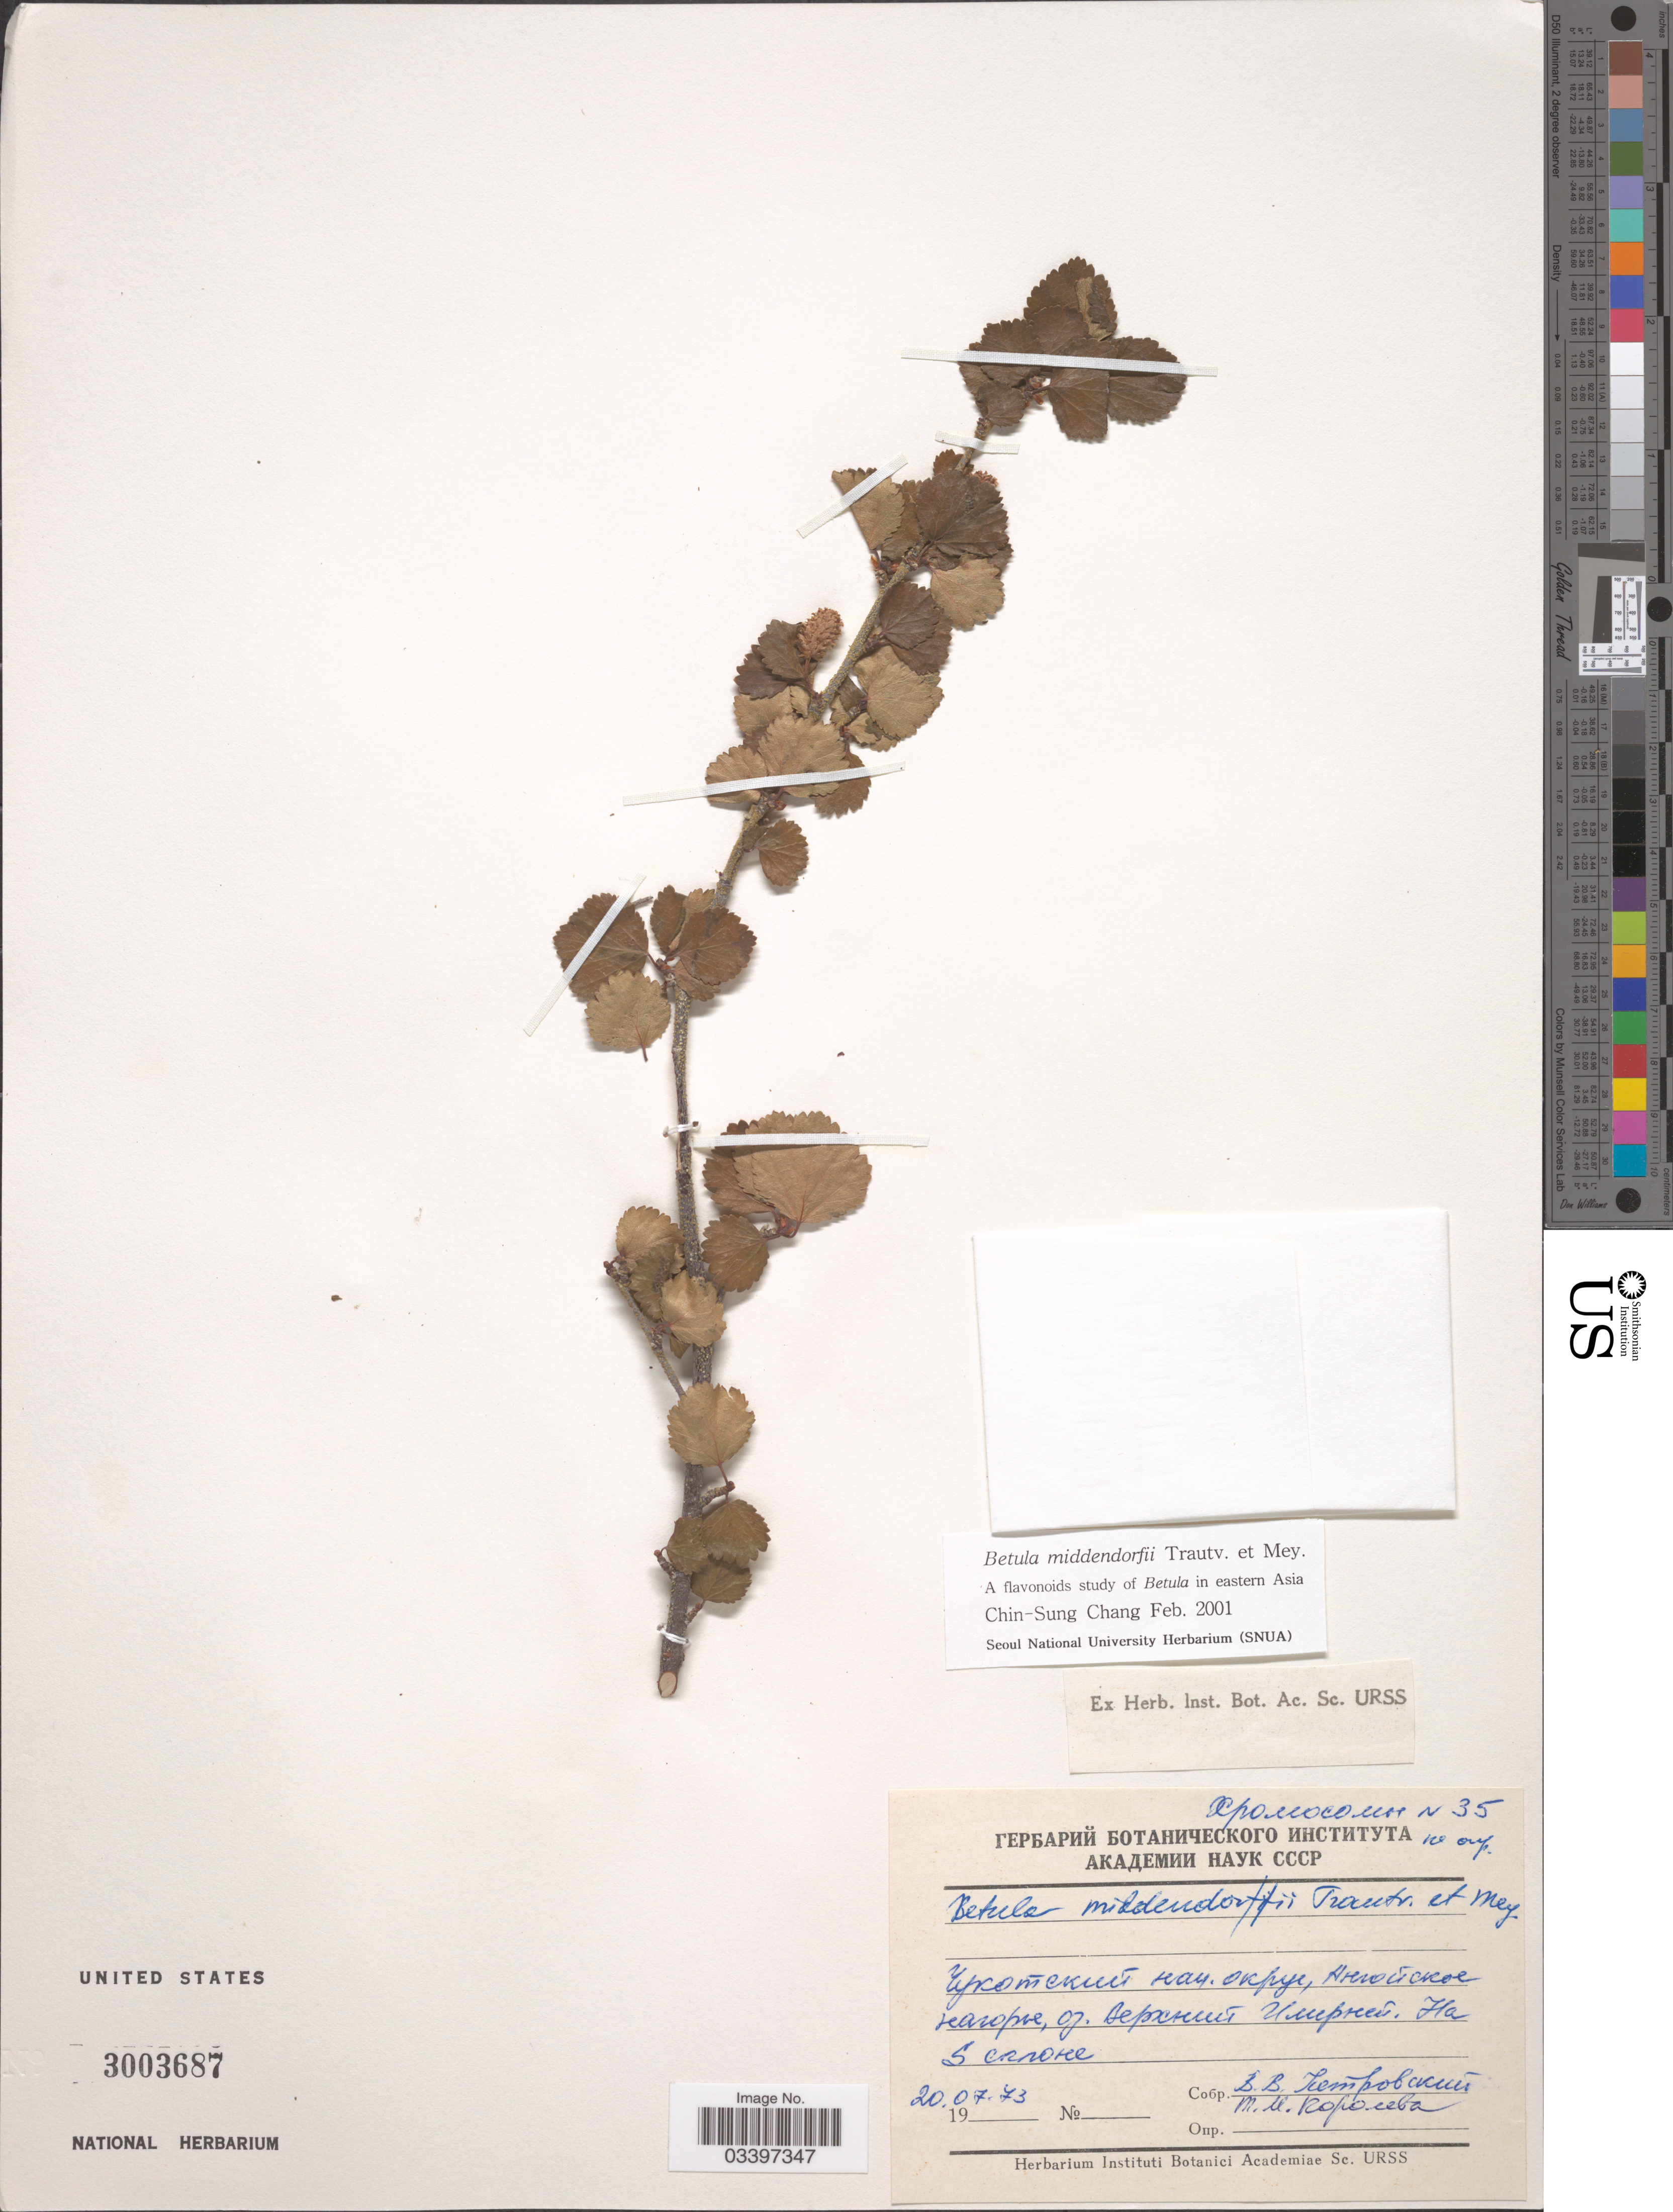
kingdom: Plantae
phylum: Tracheophyta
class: Magnoliopsida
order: Fagales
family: Betulaceae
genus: Betula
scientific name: Betula middendorffii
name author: Trautv. & C.A. Mey.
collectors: V. Petrovsky & Collector illegible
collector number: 35?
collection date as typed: Transcribed d/m/y: 20/7/73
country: Russian Federation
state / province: Chukotka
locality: Anuy Mts, Lake Verkhniy Ilirney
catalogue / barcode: US 3003687